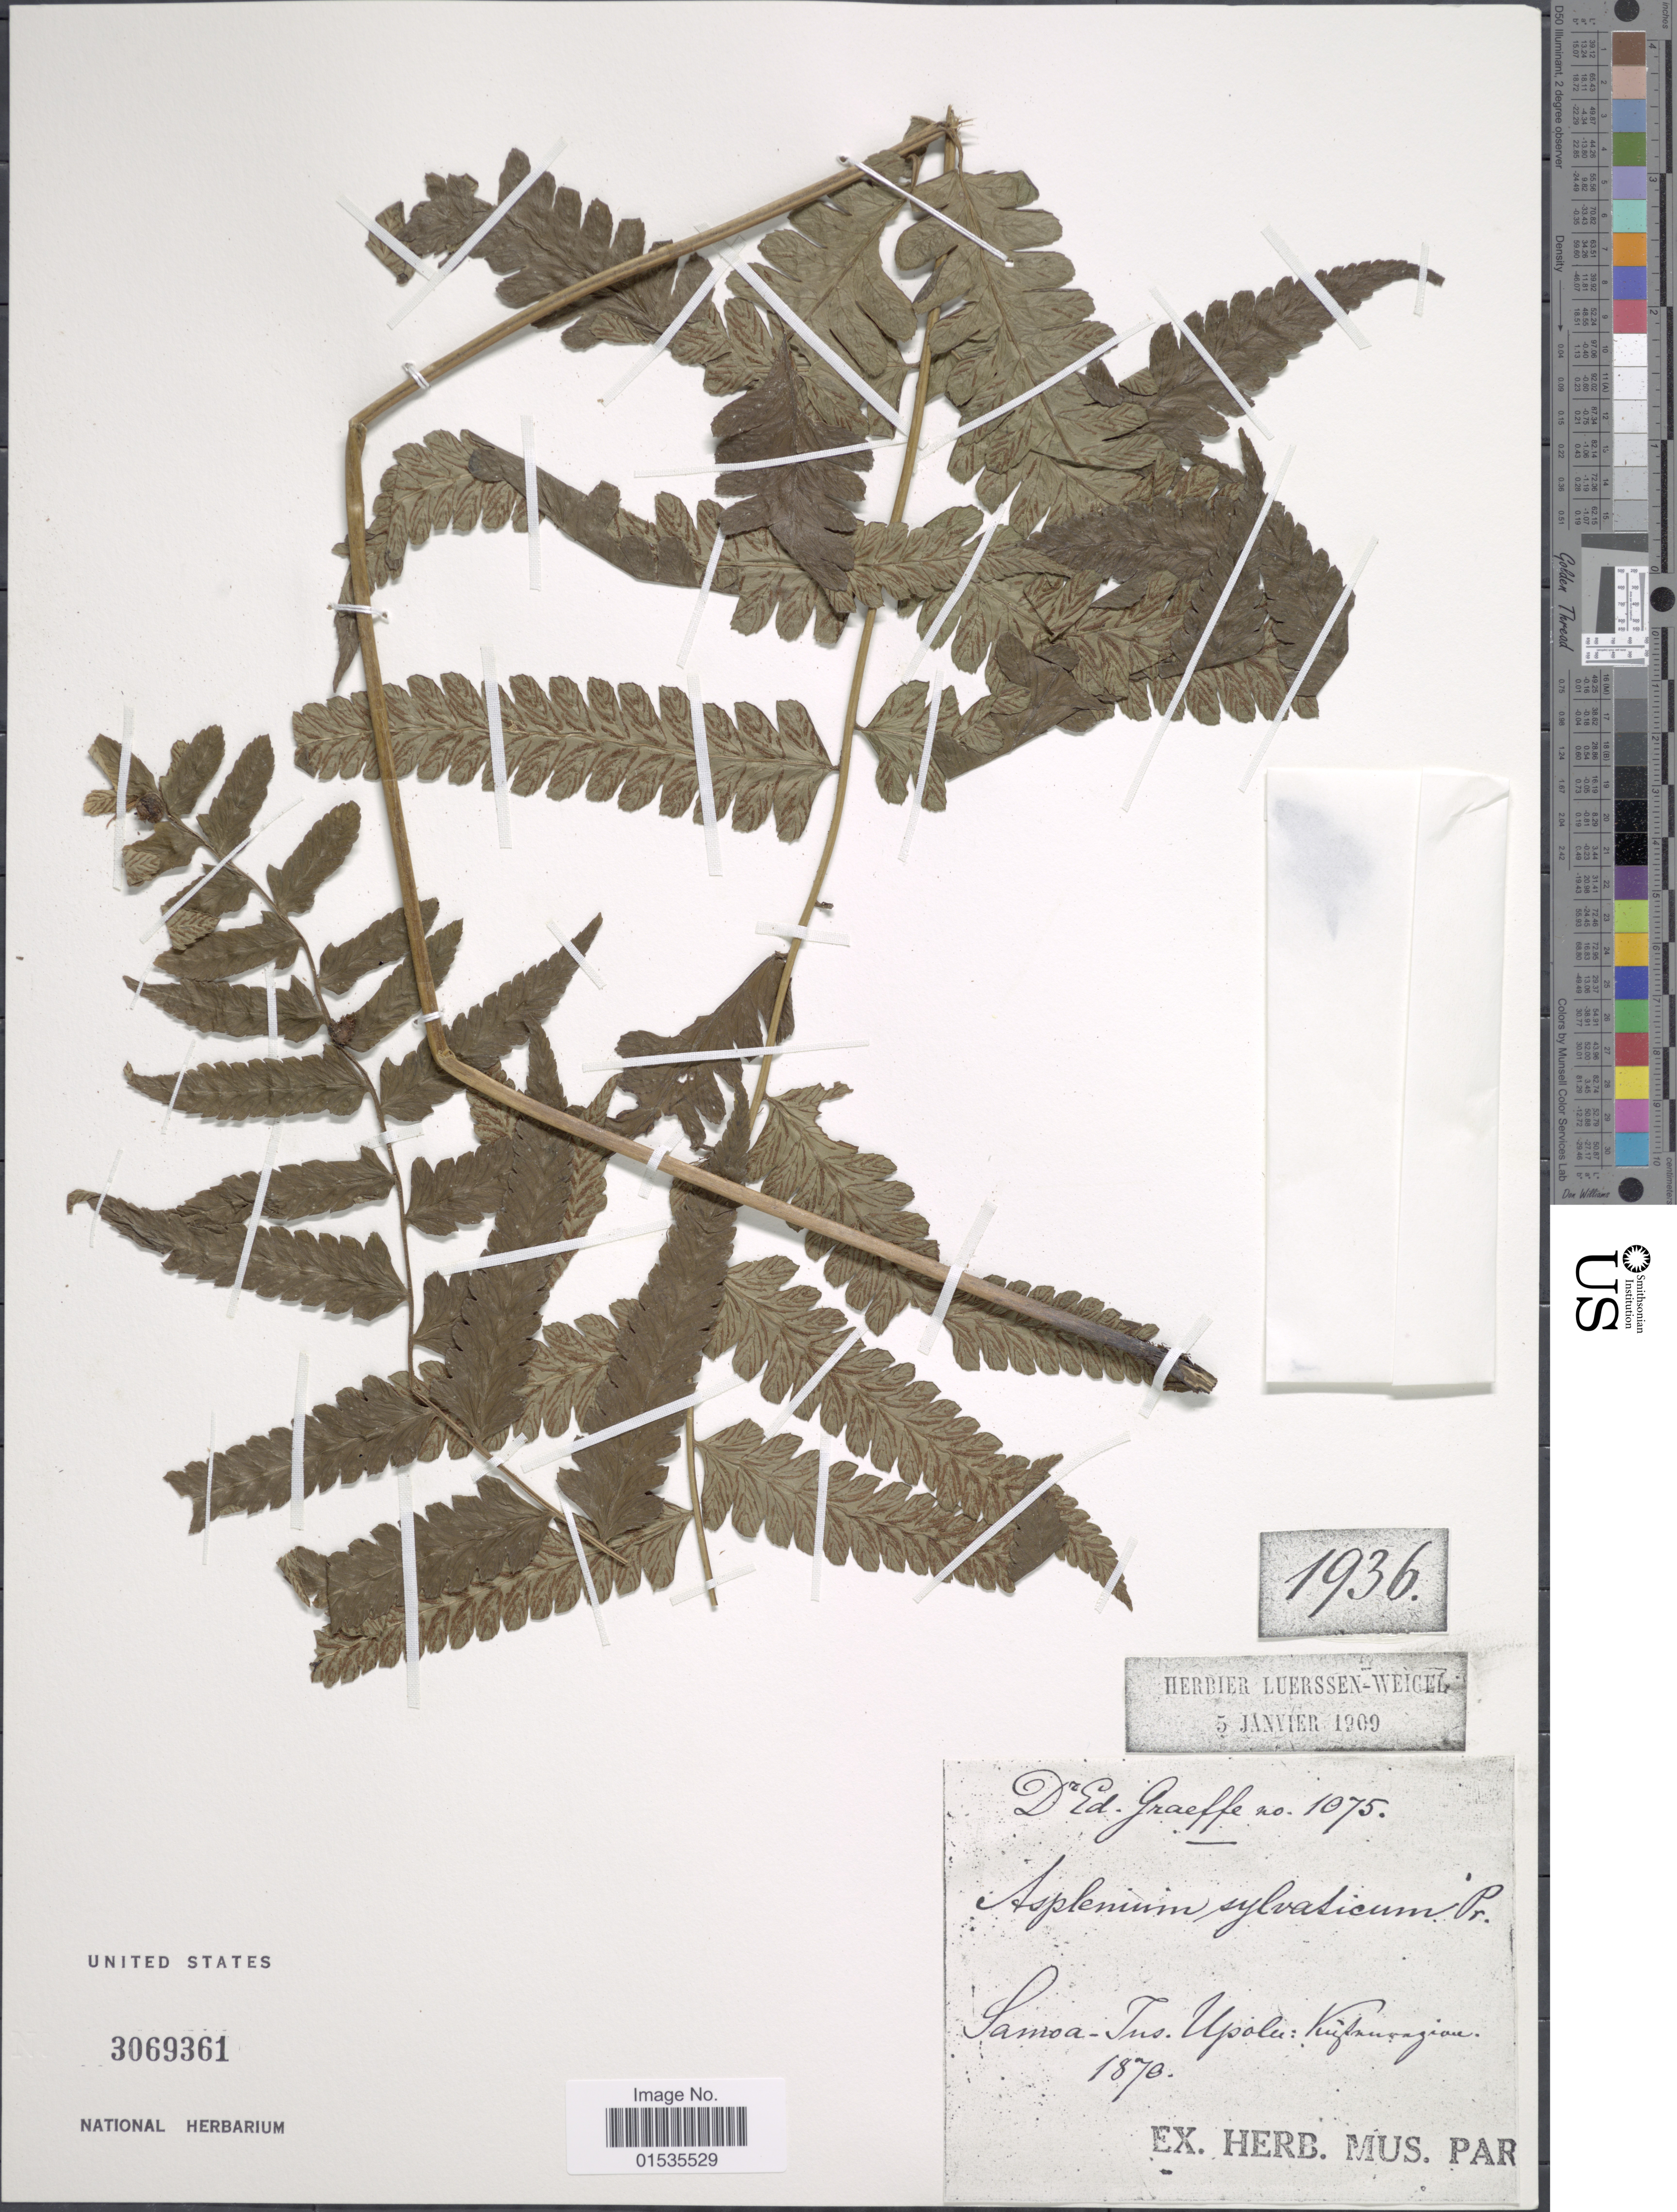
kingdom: Plantae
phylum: Tracheophyta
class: Polypodiopsida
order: Polypodiales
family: Athyriaceae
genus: Diplazium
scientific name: Diplazium silvaticum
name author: Christ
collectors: E. Graeffe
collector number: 1075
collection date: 1870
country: Samoa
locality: Upolu: Kuijhuragiou [interpreted]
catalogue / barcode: US 3069361